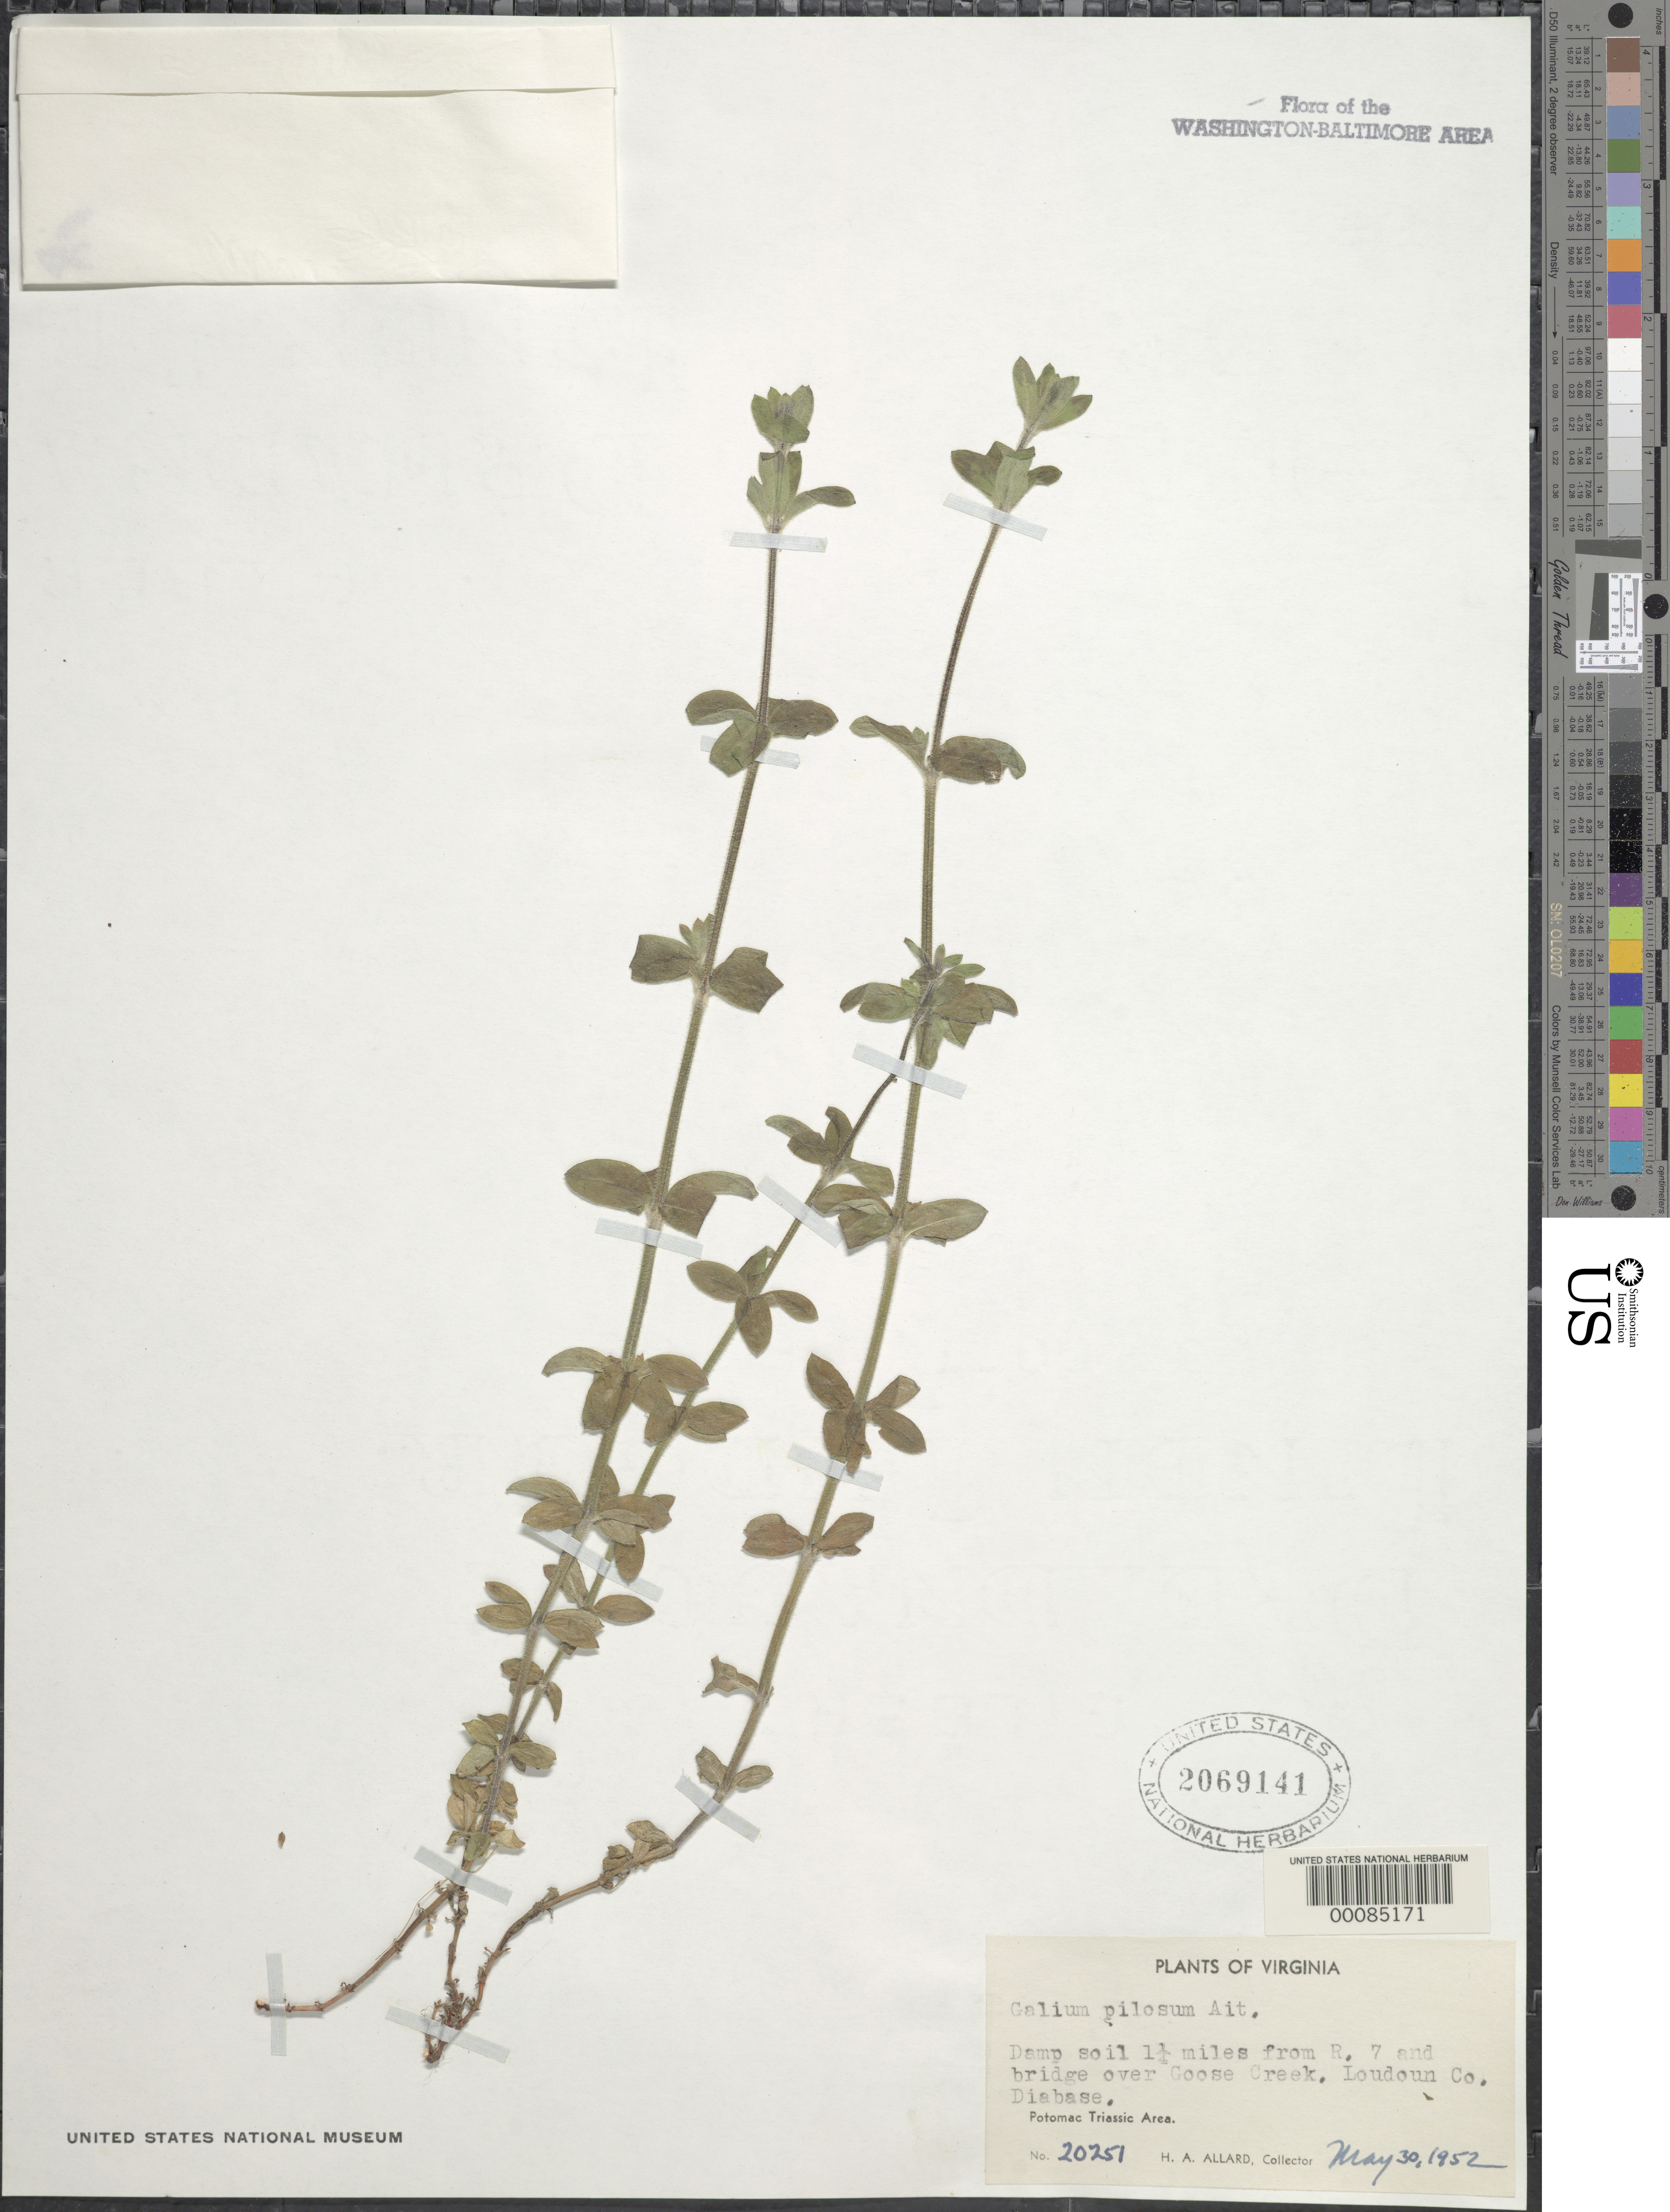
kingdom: Plantae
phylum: Tracheophyta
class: Magnoliopsida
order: Gentianales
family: Rubiaceae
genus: Galium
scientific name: Galium pilosum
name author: Aiton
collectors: H. A. Allard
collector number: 20251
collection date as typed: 30 May 1952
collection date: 1952-05-30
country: United States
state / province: Virginia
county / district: Loudoun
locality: Goose Creek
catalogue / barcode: US 2069141